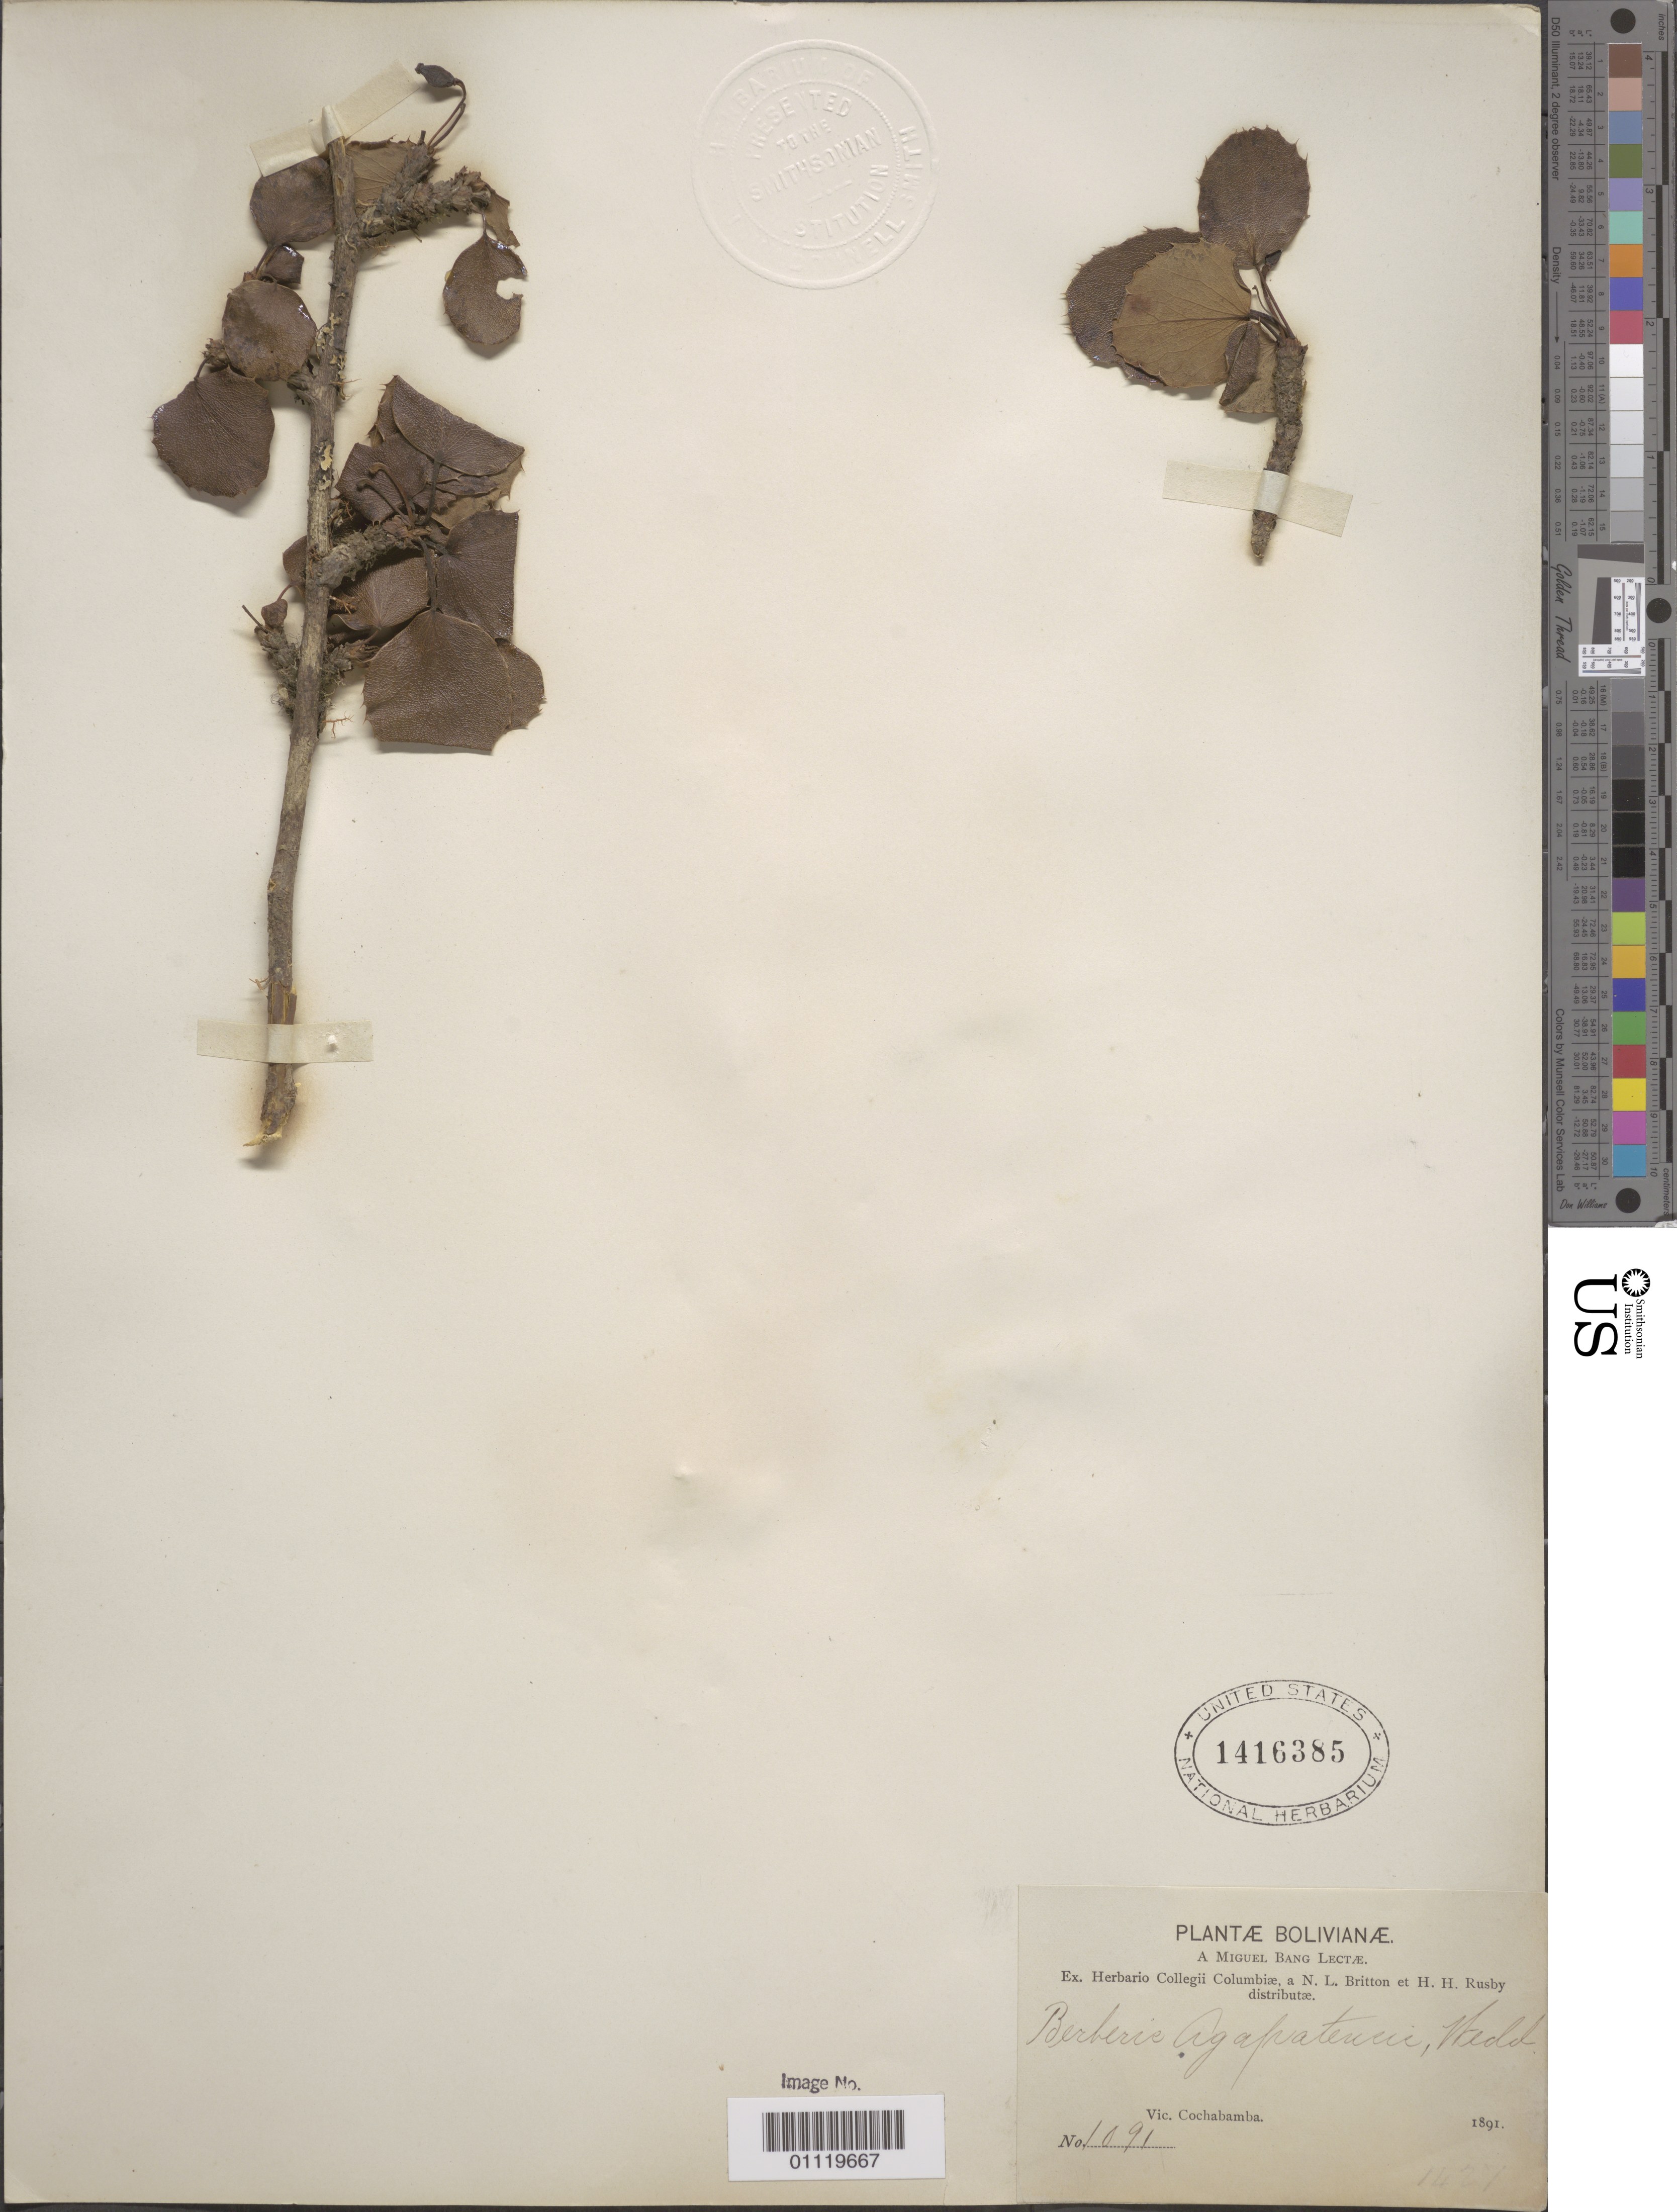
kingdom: Plantae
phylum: Tracheophyta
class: Magnoliopsida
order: Ranunculales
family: Berberidaceae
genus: Berberis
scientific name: Berberis agapatensis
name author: Lech.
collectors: M. Bang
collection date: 1891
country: Bolivia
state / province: Cochabamba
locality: Cochabamba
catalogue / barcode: US 1416385